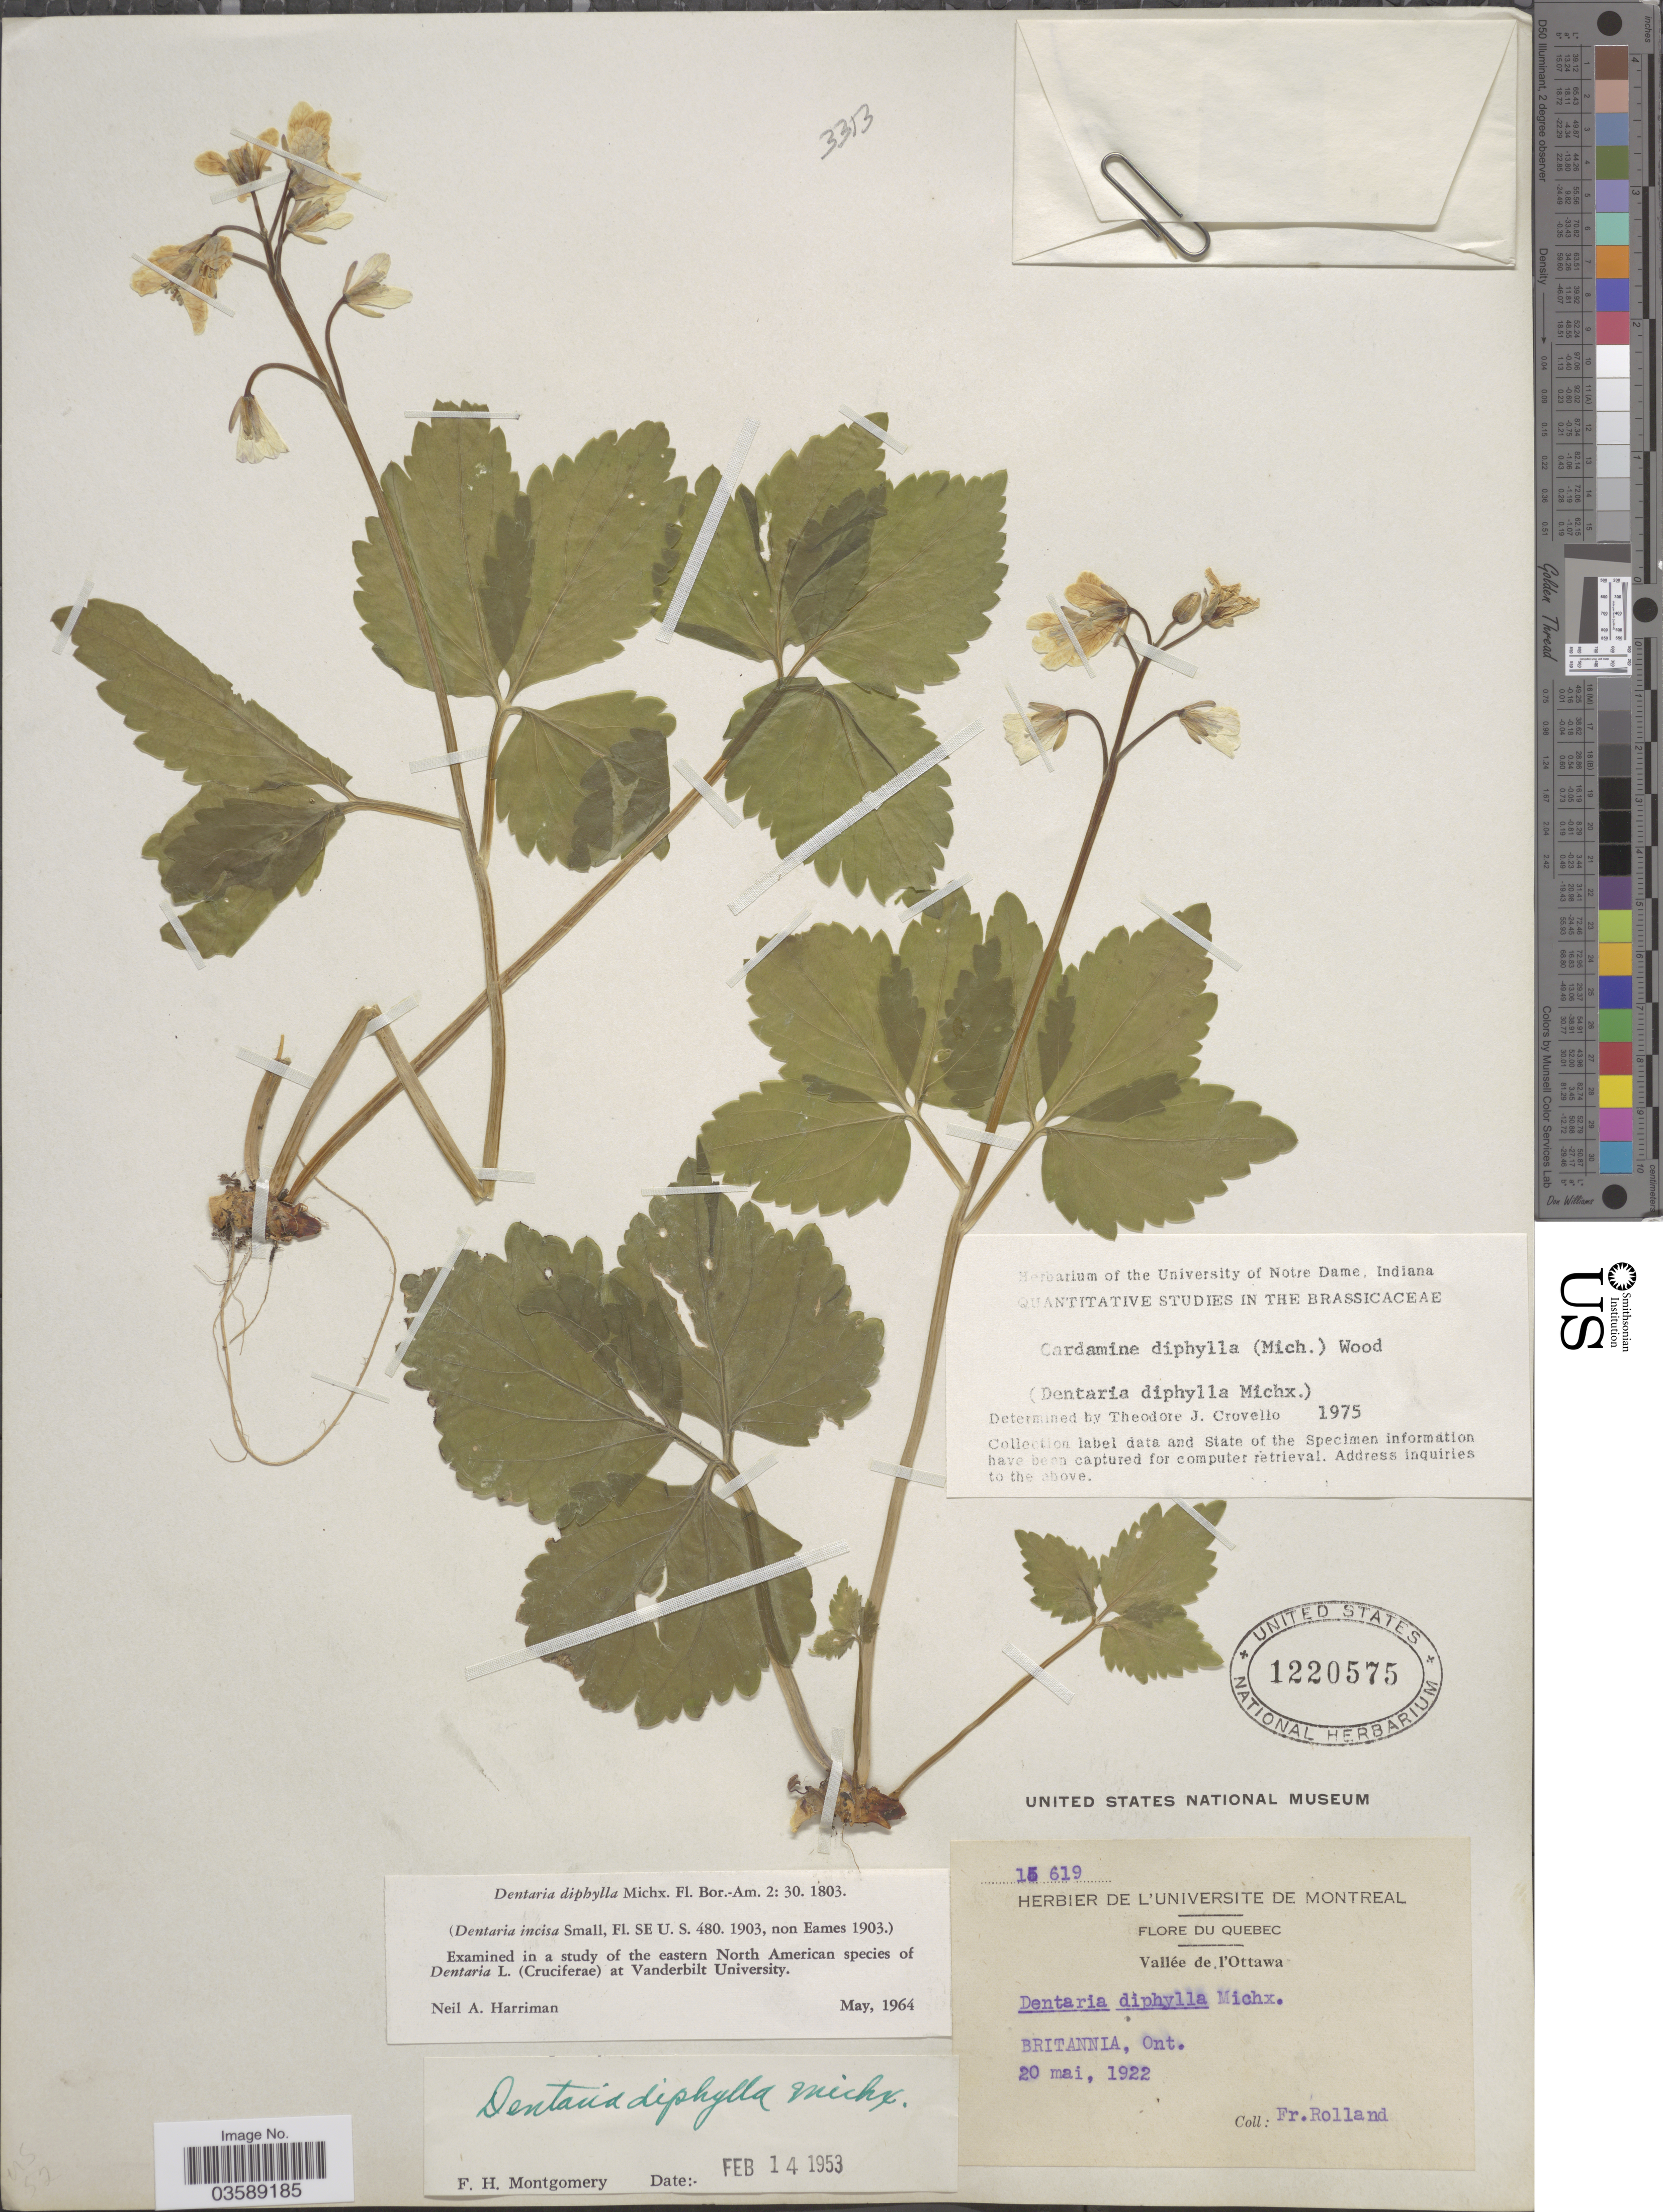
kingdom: Plantae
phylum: Tracheophyta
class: Magnoliopsida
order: Brassicales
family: Brassicaceae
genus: Cardamine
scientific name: Cardamine diphylla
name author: (Michx.) Alph. Wood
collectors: F. Rolland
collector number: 15619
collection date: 1922-05-20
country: Canada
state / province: Ontario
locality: Vallée de l'Ottawa. Britannia.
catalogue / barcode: US 1220575